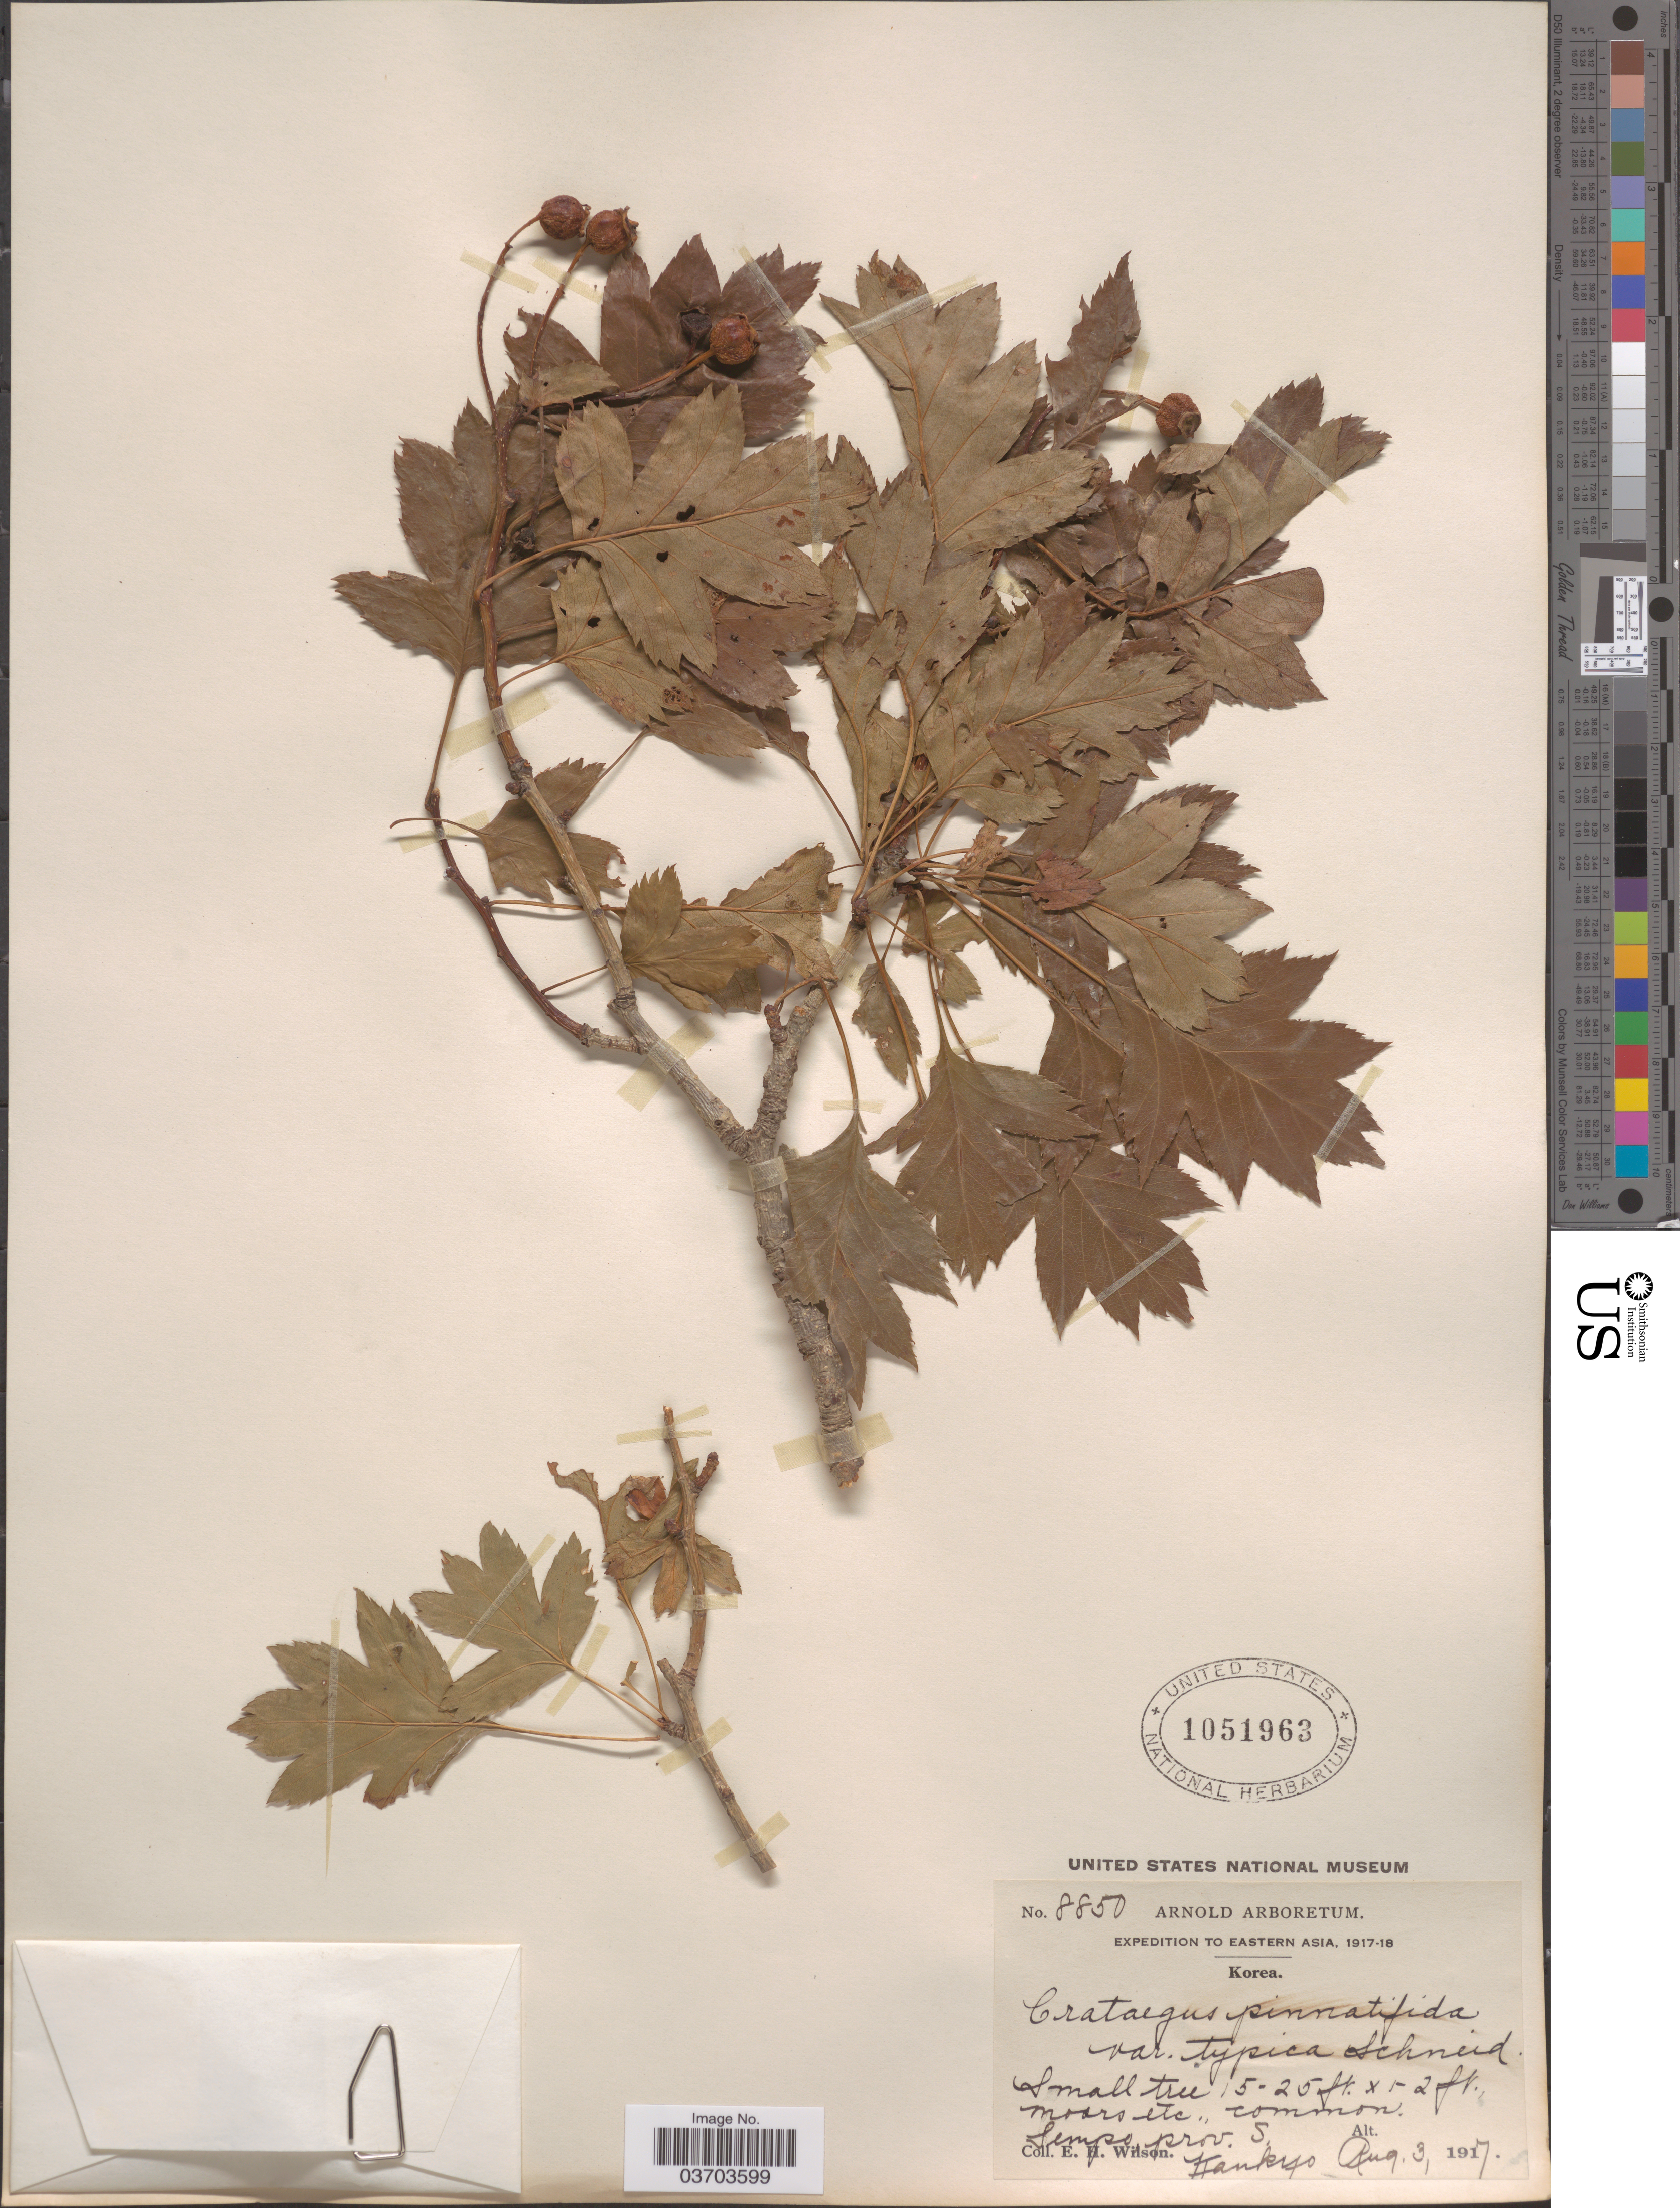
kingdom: Plantae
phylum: Tracheophyta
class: Magnoliopsida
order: Rosales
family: Rosaceae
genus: Crataegus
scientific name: Crataegus pinnatifida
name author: Bunge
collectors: E. Wilson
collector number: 8850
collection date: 1917-08-03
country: North Korea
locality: Eastern Asia. Korea. Tempo prov. S. Kankyo.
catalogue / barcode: US 1051963